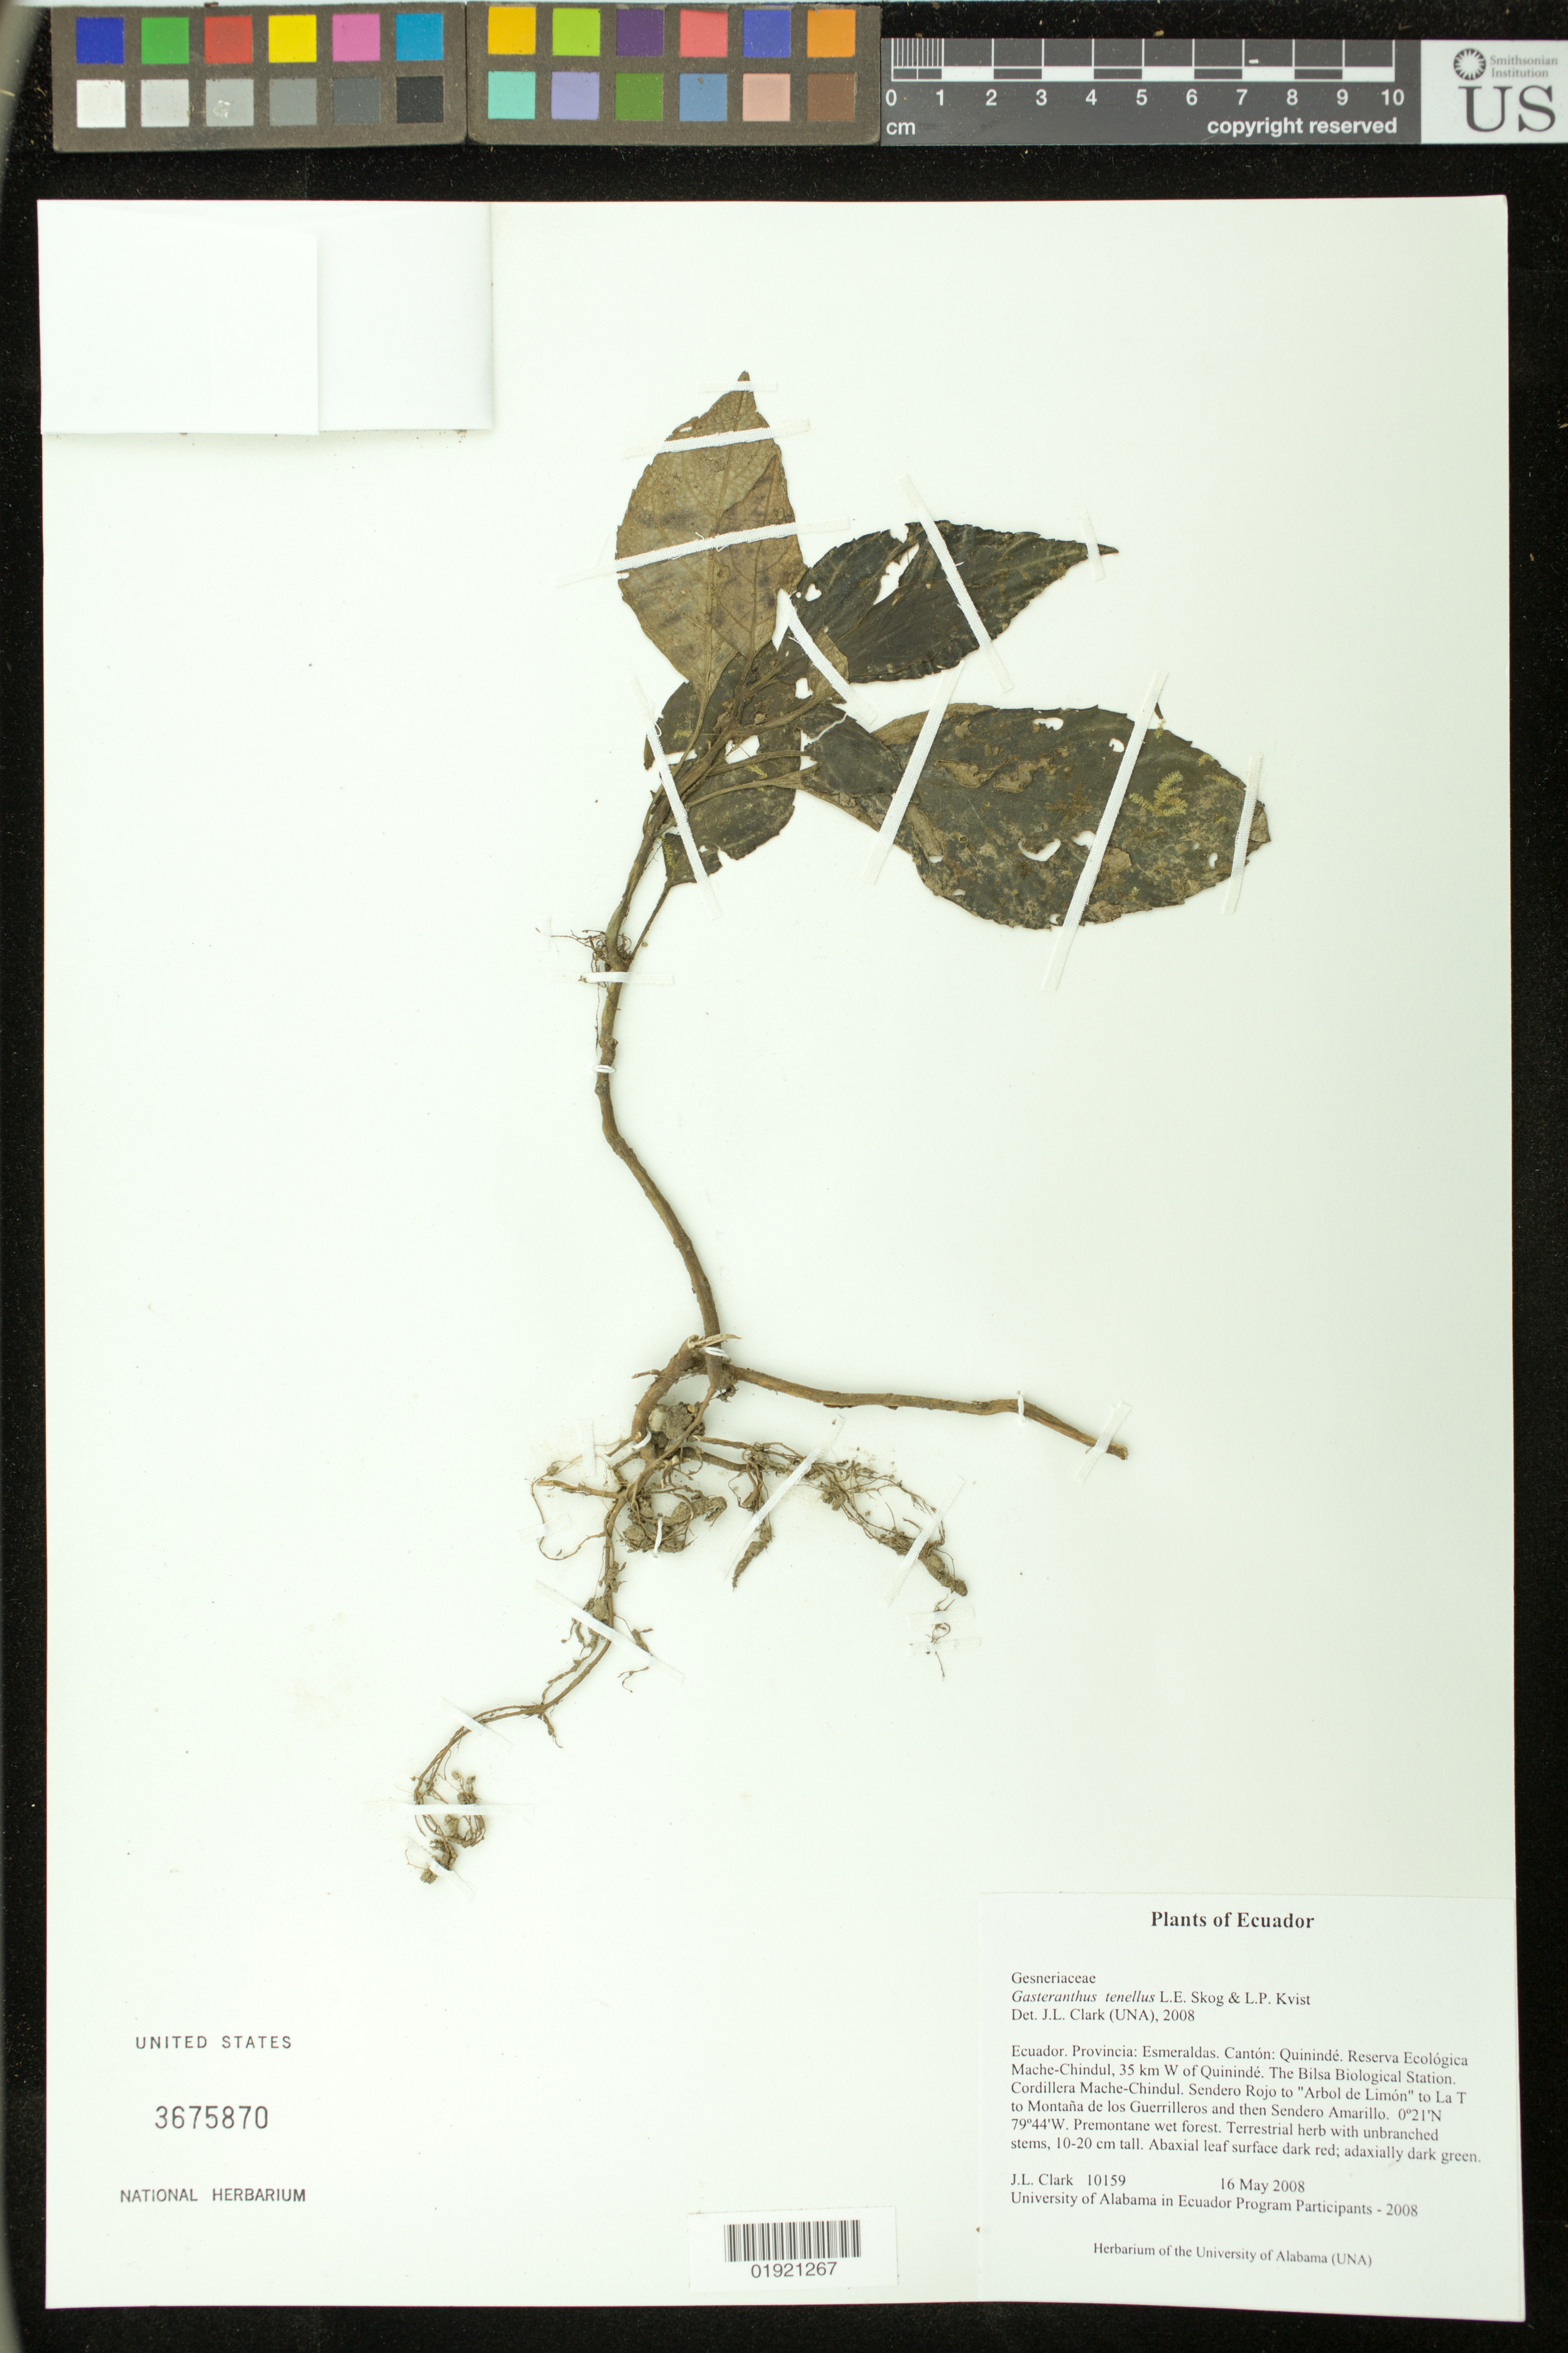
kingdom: Plantae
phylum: Tracheophyta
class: Magnoliopsida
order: Lamiales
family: Gesneriaceae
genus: Gasteranthus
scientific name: Gasteranthus tenellus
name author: L.E. Skog & L.P. Kvist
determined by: Clark, J. L.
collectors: J. L. Clark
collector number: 10159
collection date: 2008-05-16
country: Ecuador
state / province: Esmeraldas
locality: Canton: Quininde. Reserva Ecologica Mache-Chindul, 35 km W of Quininde. The Bilsa Biological Station. Cordillera Mache-Chindul. Sendero Rojo to "Arbol de Limon" to La T to Montana de los Guerrilleros and then Sendero Amarillo.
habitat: Premontane wet forest.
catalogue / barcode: US 3675870